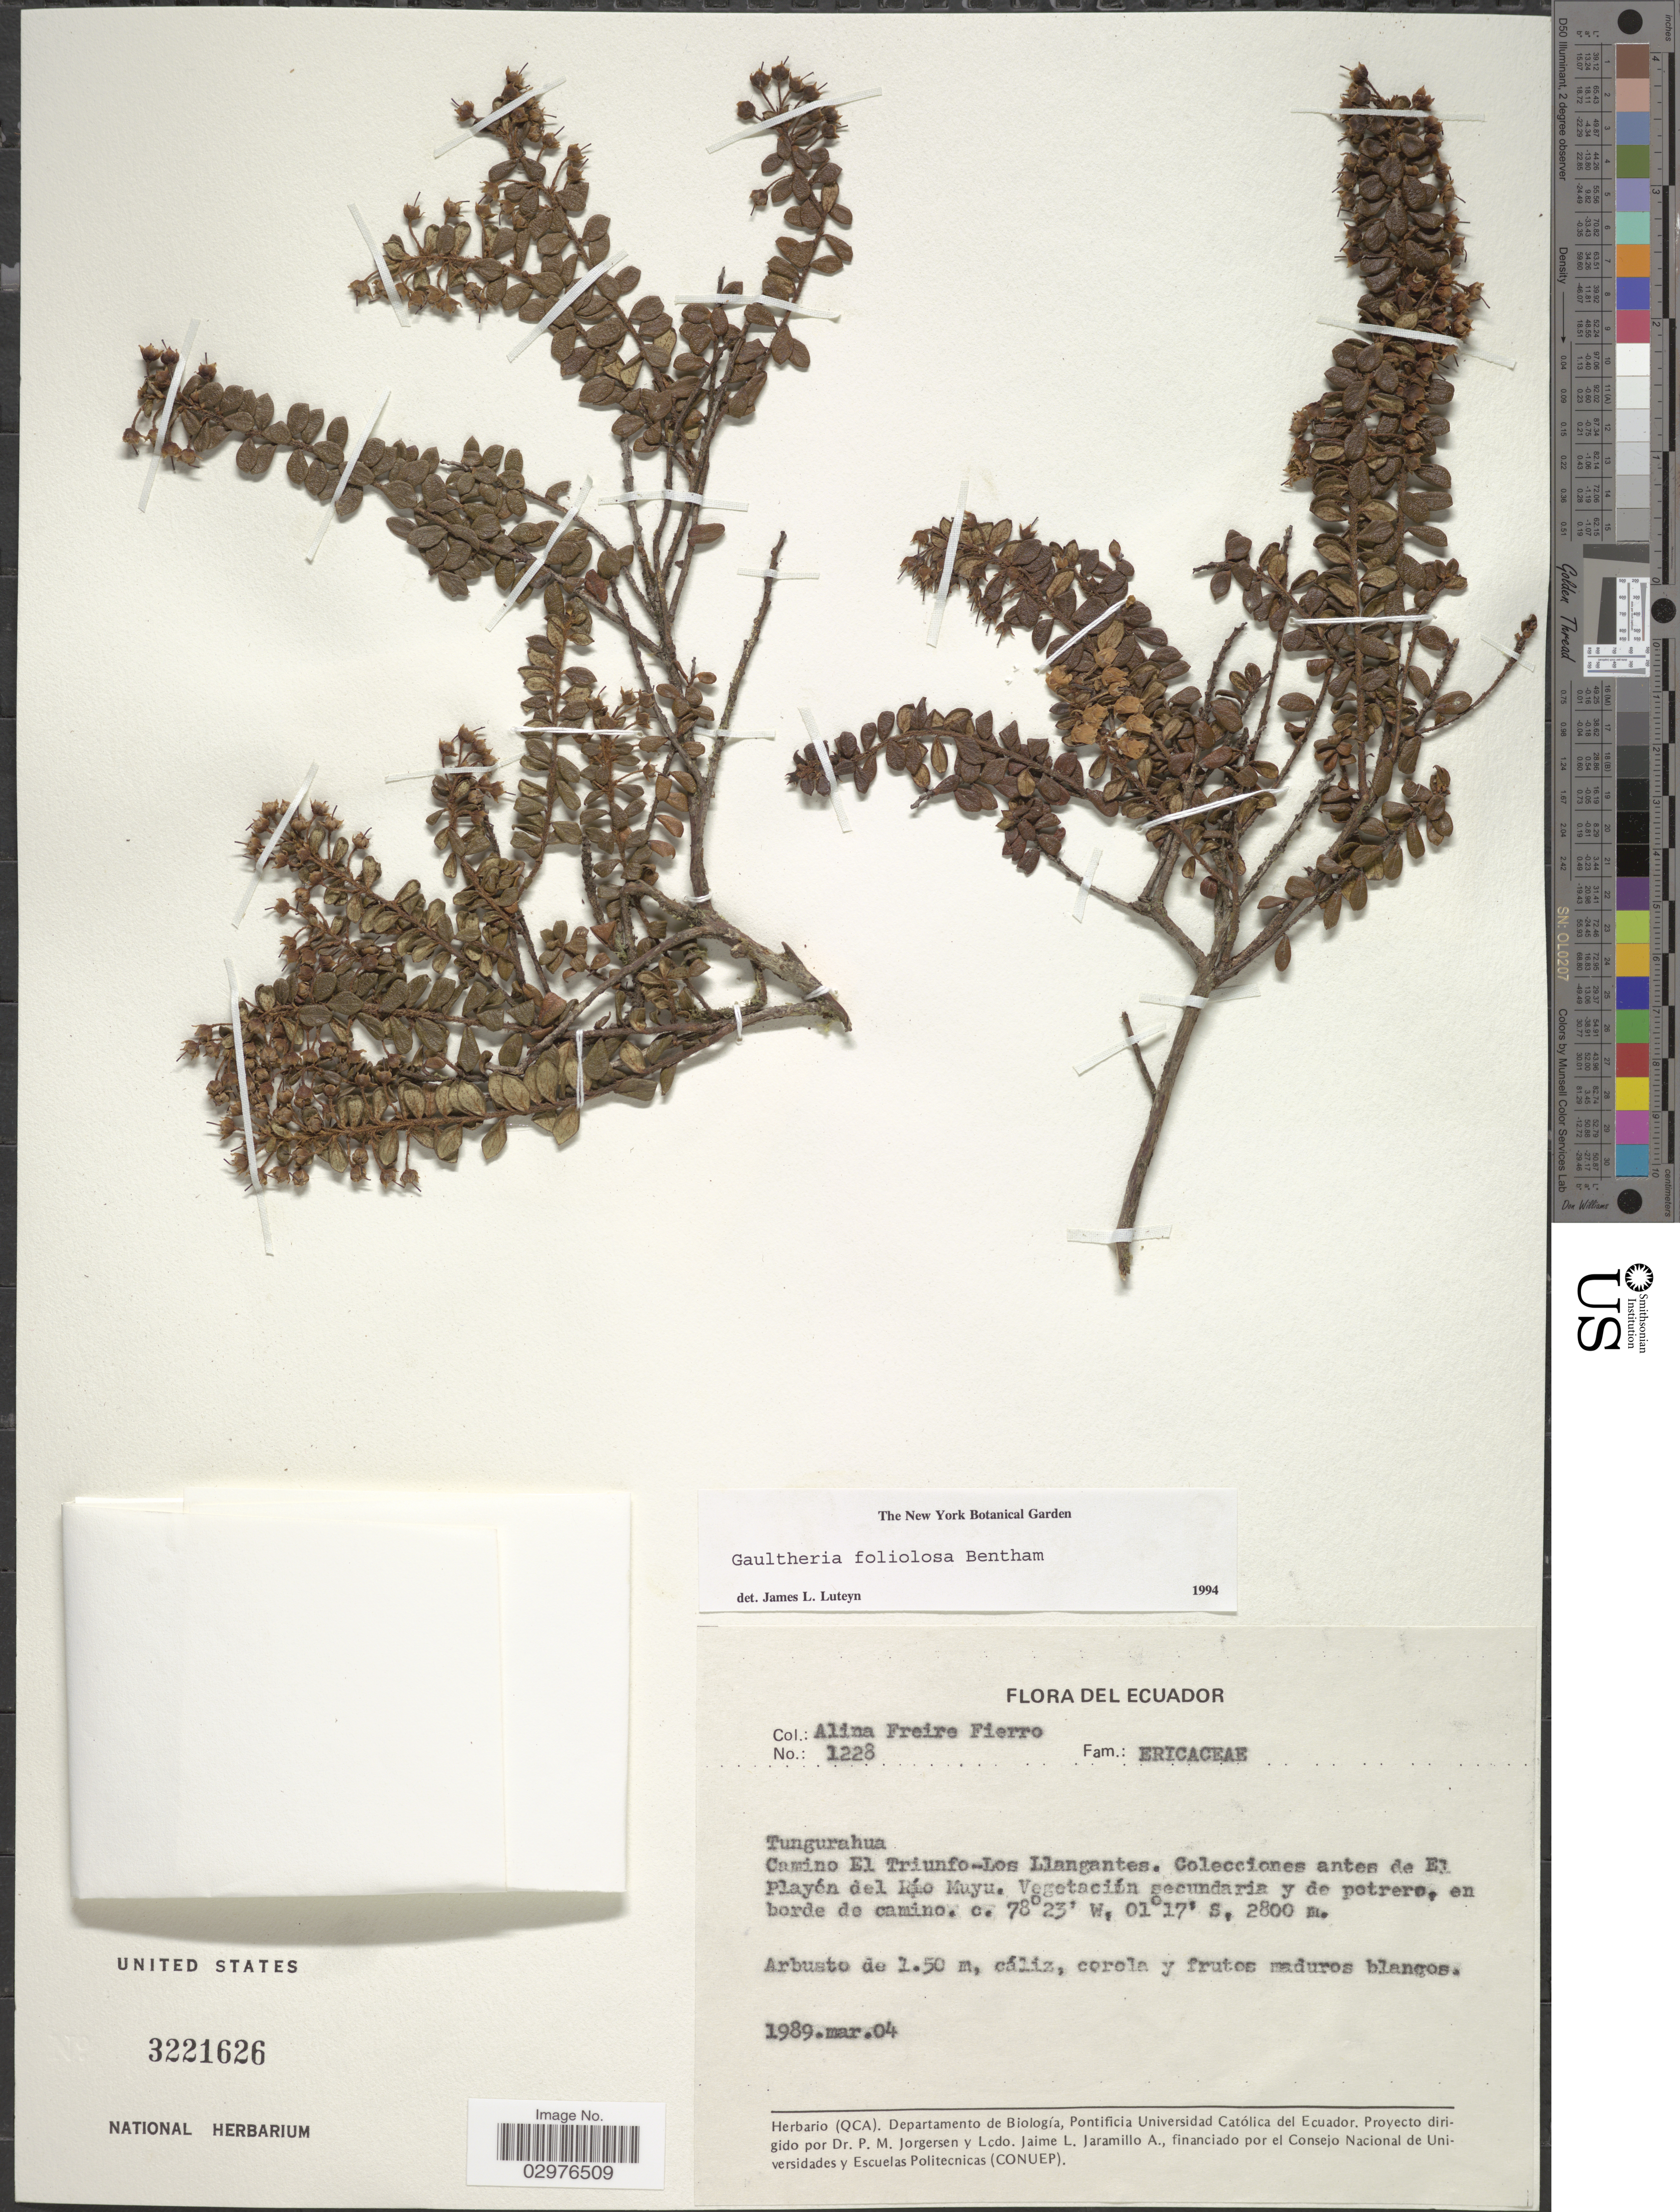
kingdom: Plantae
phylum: Tracheophyta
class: Magnoliopsida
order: Ericales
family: Ericaceae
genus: Gaultheria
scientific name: Gaultheria foliolosa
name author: Benth.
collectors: A. Freire-Fierro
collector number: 1228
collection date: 1989-03-04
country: Ecuador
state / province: Tungurahua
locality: Camino El Triunfo-Los Llangantes. Antes de El Playón del Río Muyu.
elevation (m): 2800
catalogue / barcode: US 3221626